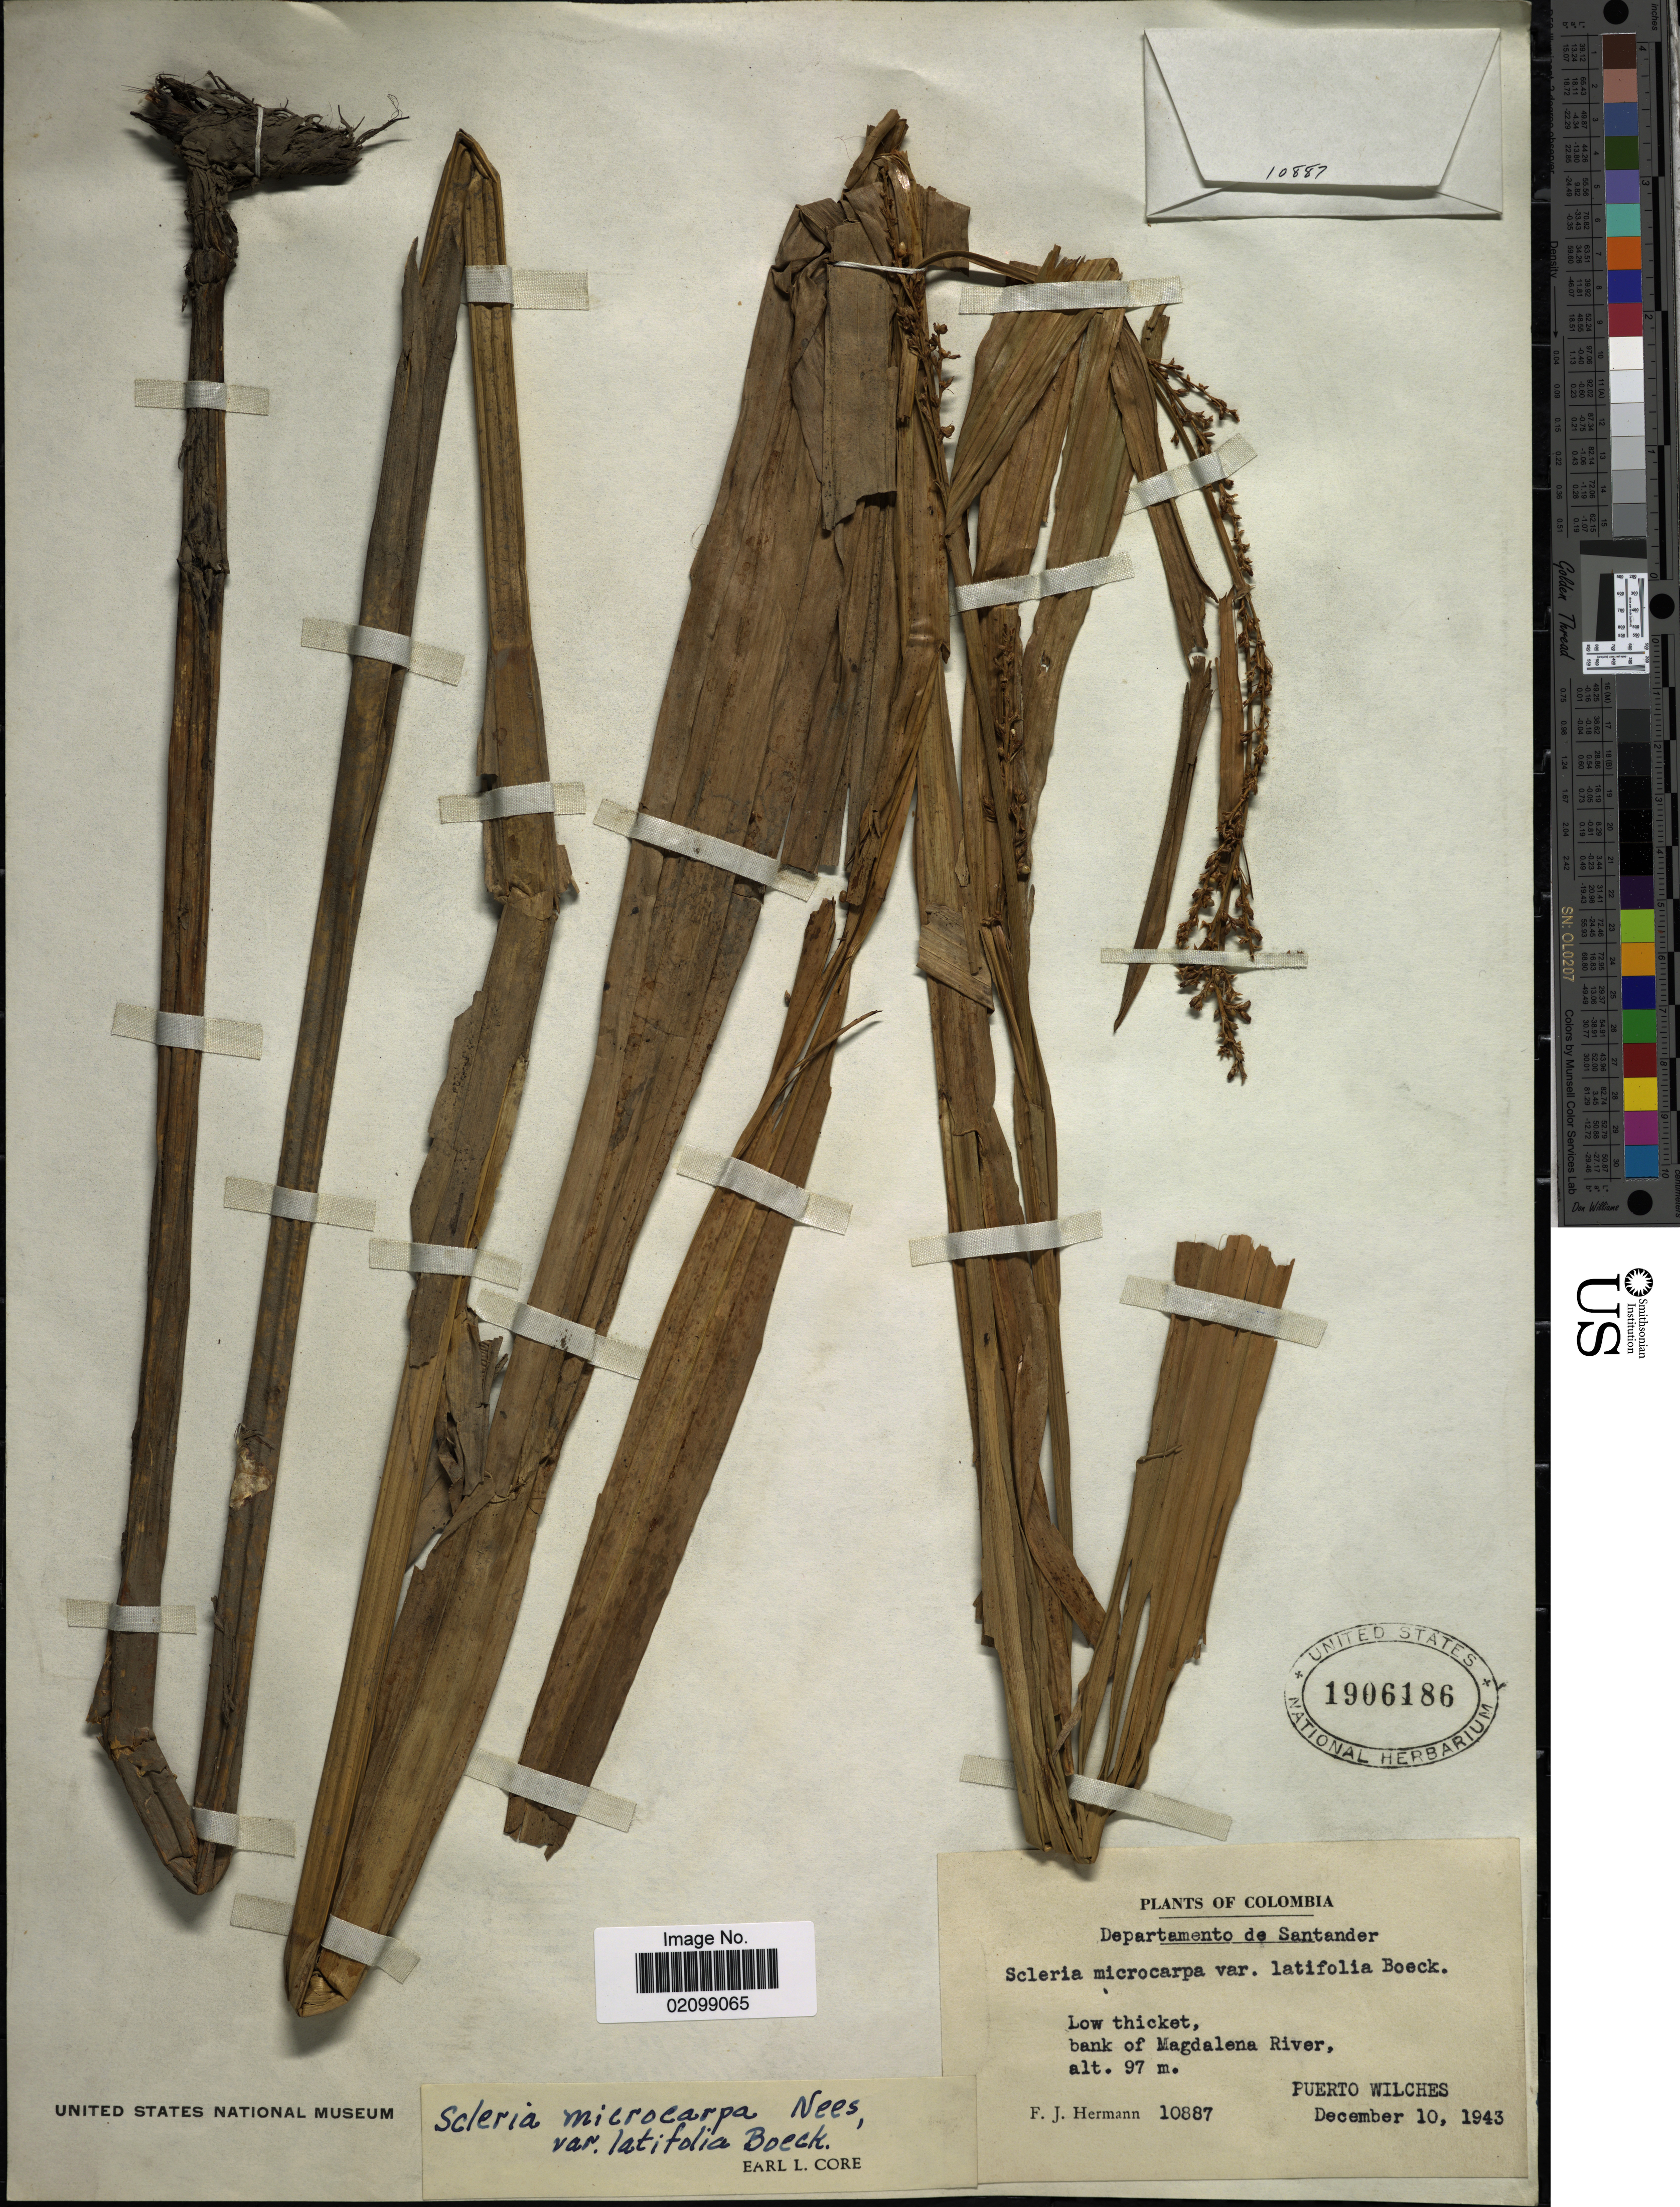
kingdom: Plantae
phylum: Tracheophyta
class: Liliopsida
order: Poales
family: Cyperaceae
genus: Scleria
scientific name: Scleria microcarpa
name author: Nees ex Kunth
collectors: F. J. Hermann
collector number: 10887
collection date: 1943-10-10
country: Colombia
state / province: Santander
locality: Departamento de Santander, Low thicket, bank of Magdalena River. Puerto Wilches.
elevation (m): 97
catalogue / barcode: US 1906186